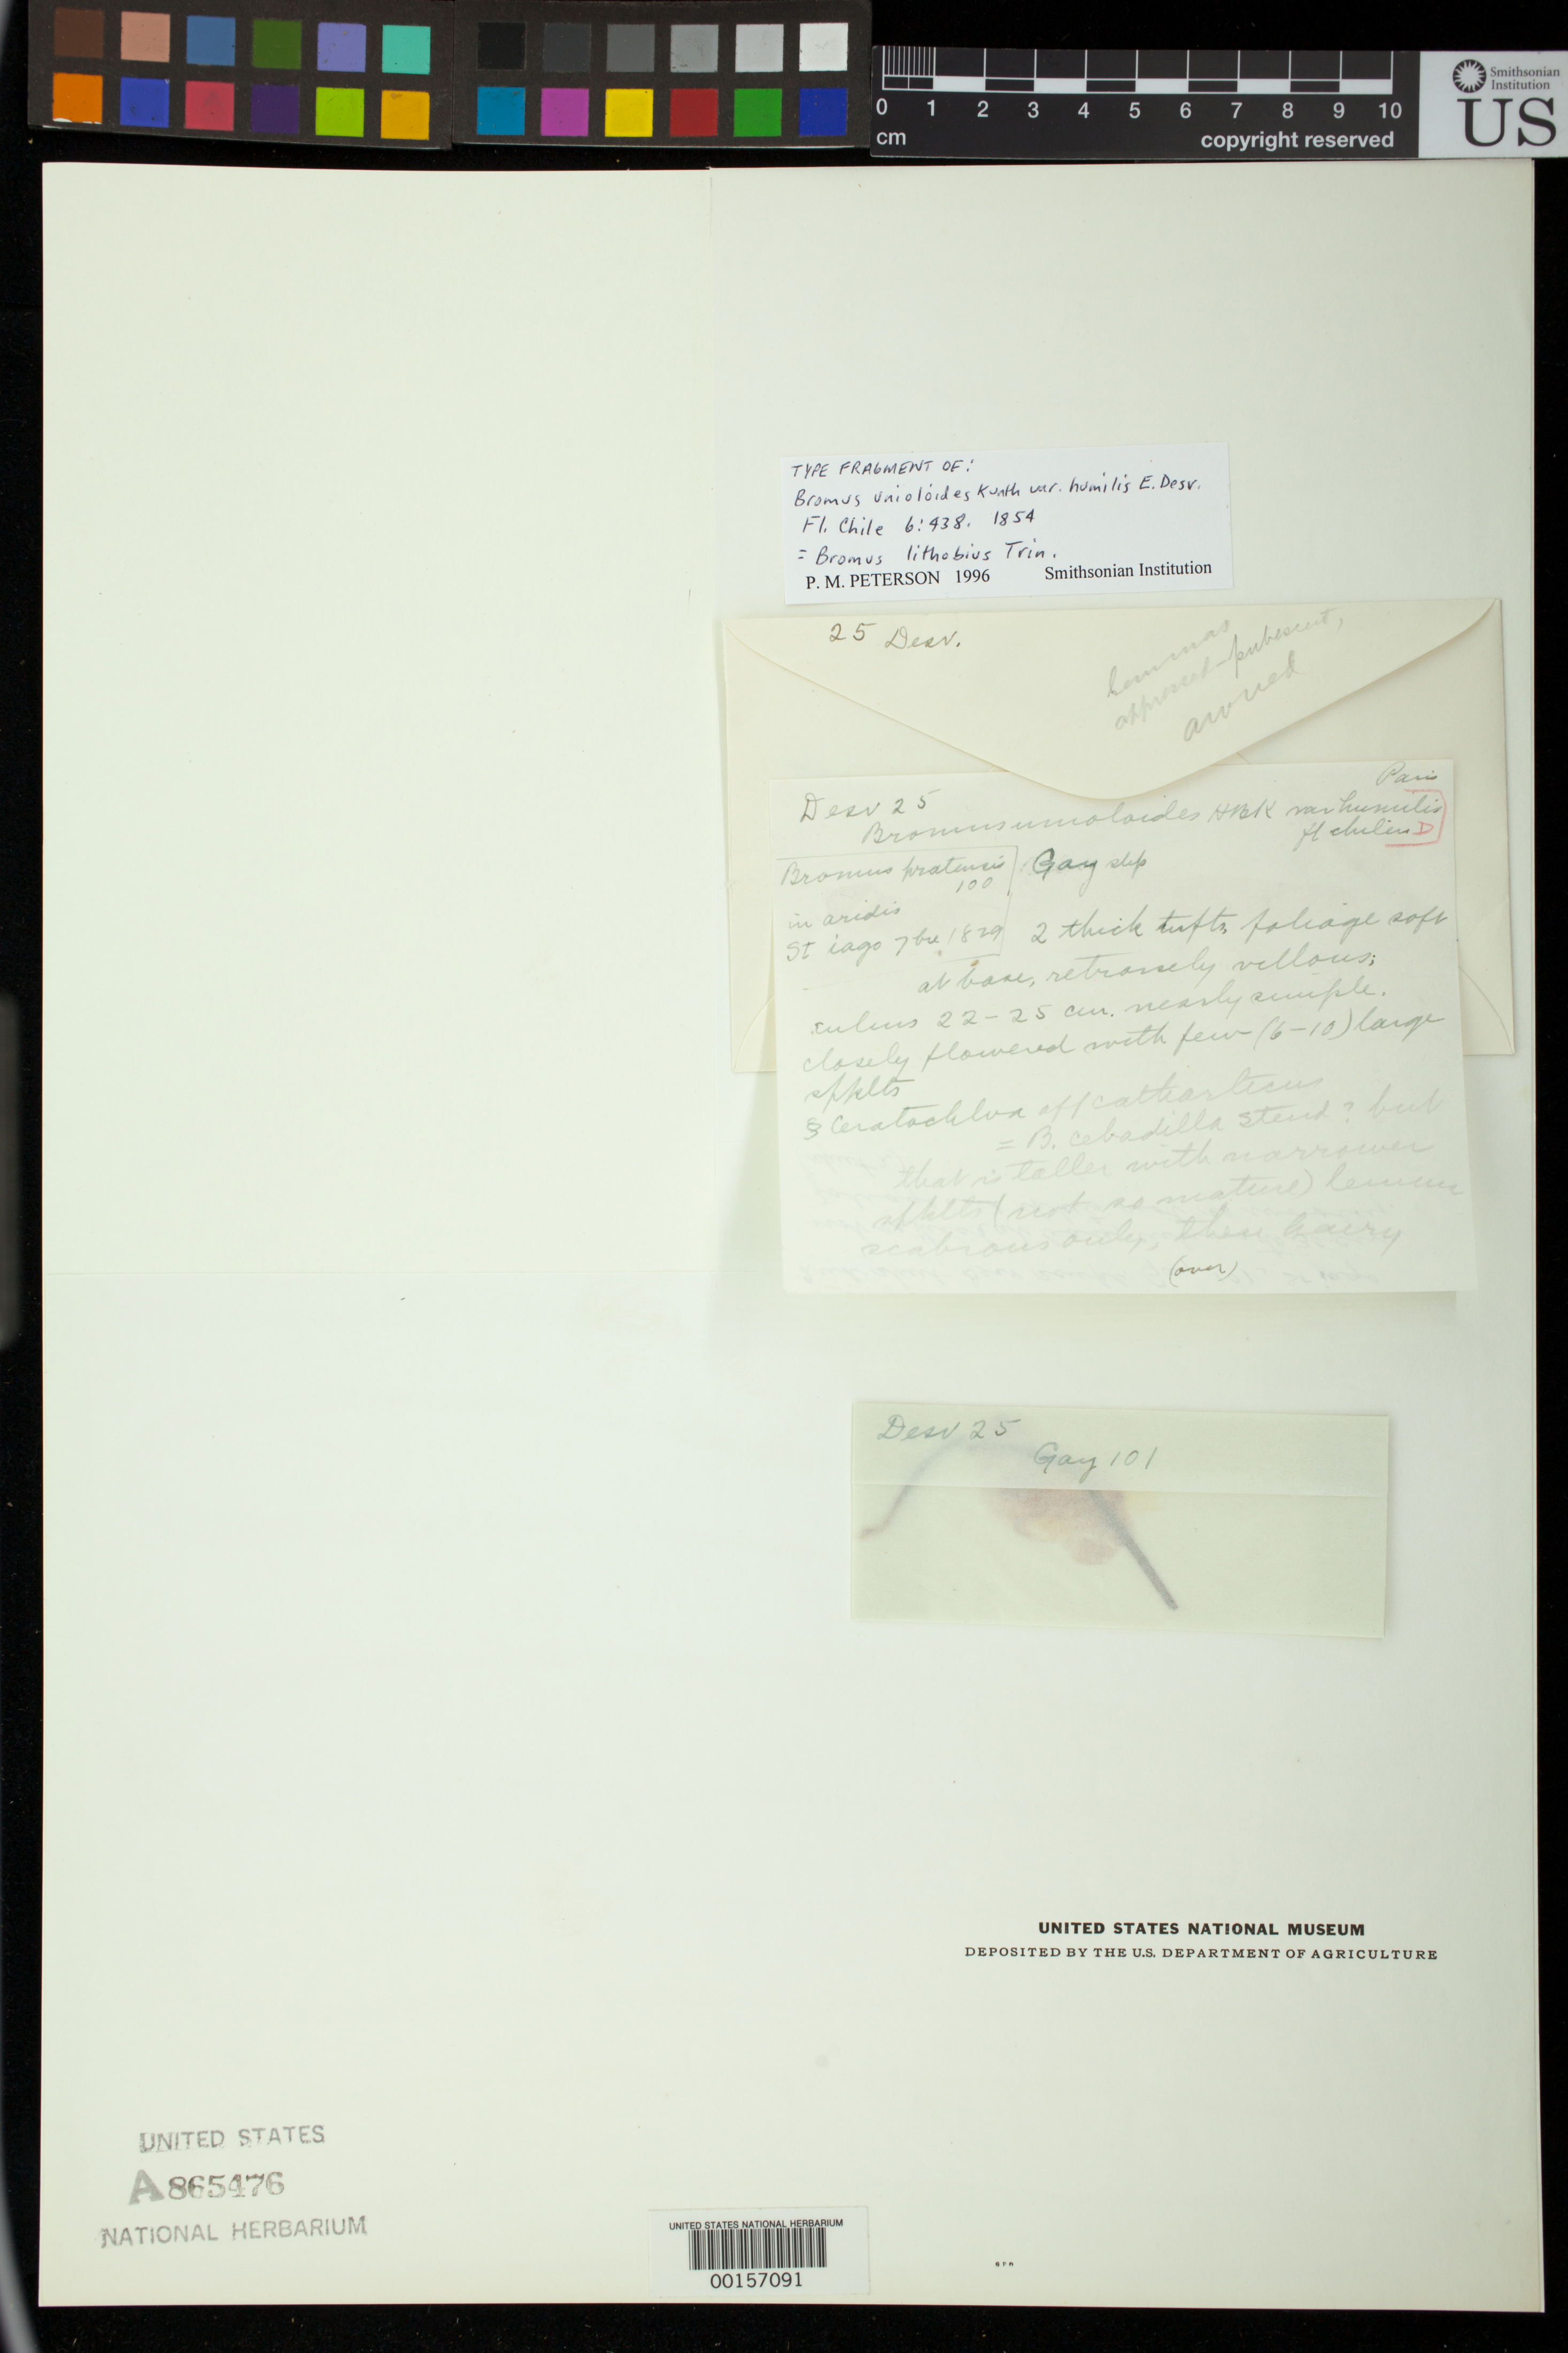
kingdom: Plantae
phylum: Tracheophyta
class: Liliopsida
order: Poales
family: Poaceae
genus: Bromus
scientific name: Bromus unioloides var. humilis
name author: É. Desv. in Gay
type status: Type Fragment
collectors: C. Gay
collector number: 101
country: Chile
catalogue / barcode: US 865476A